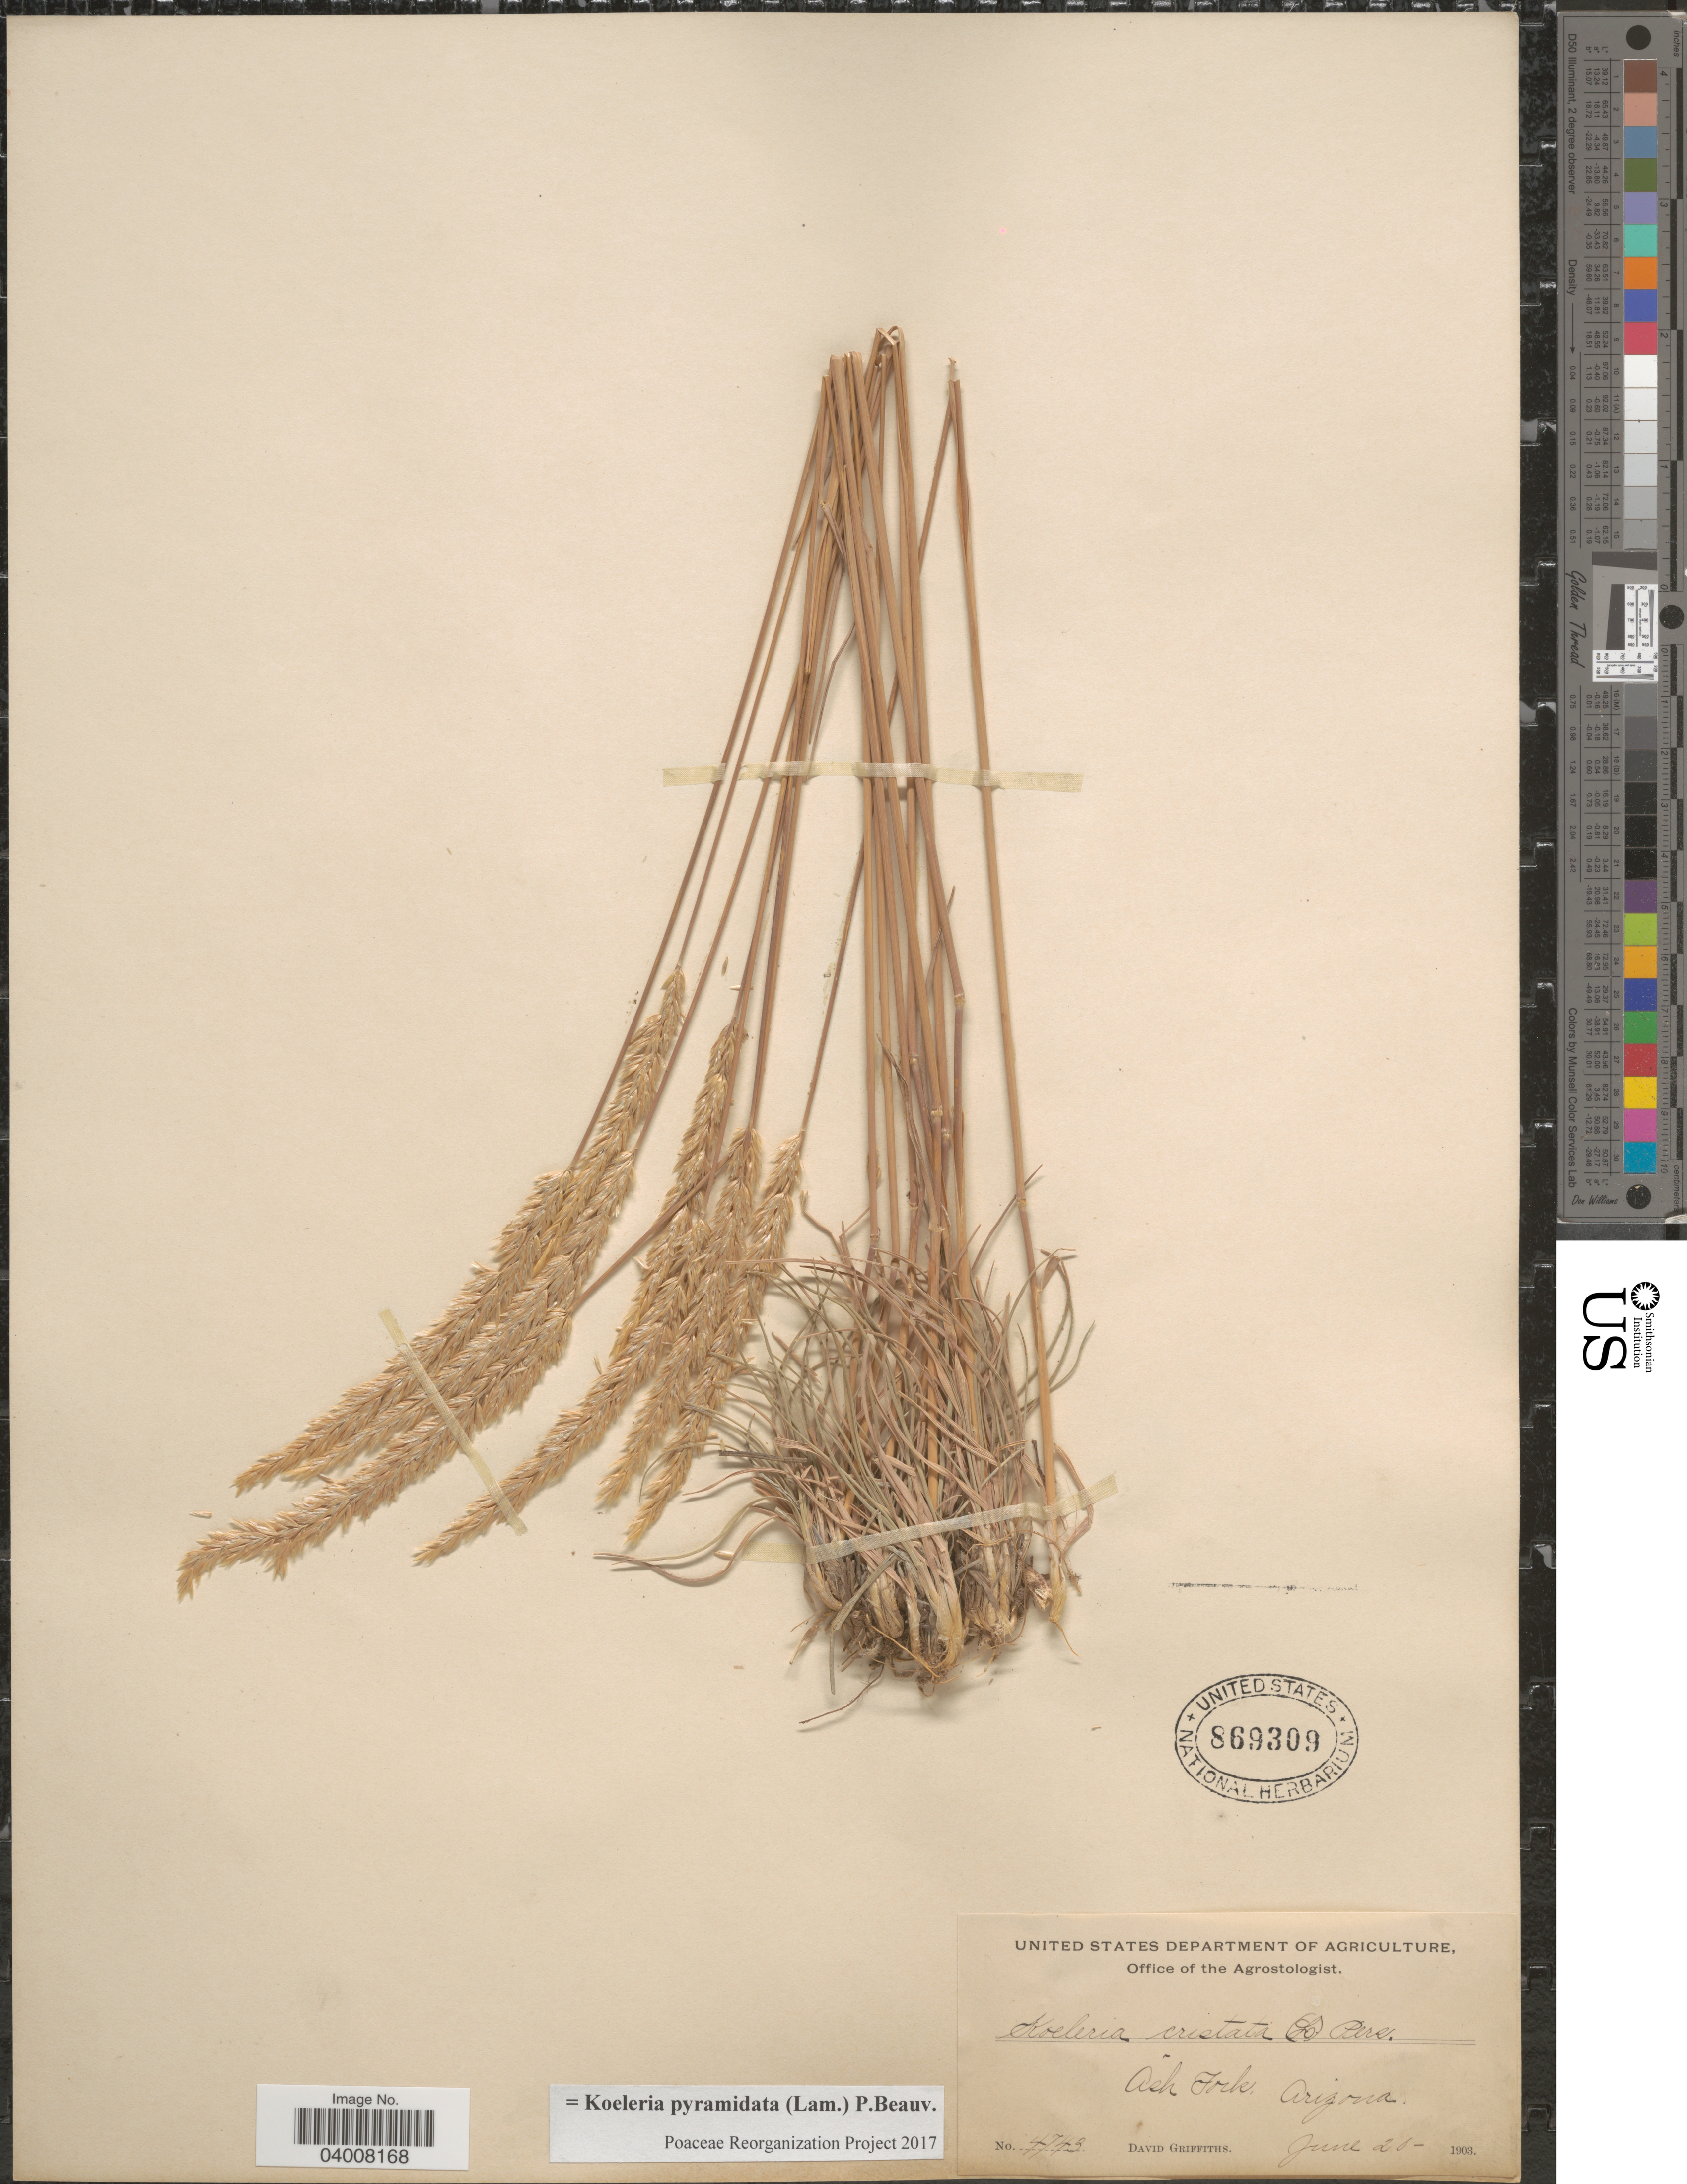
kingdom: Plantae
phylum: Tracheophyta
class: Liliopsida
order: Poales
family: Poaceae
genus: Koeleria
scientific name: Koeleria pyramidata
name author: (Lam.) P. Beauv.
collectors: D. Griffiths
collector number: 4743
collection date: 1903-06-20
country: United States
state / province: Arizona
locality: Ash Fork.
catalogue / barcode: US 869309